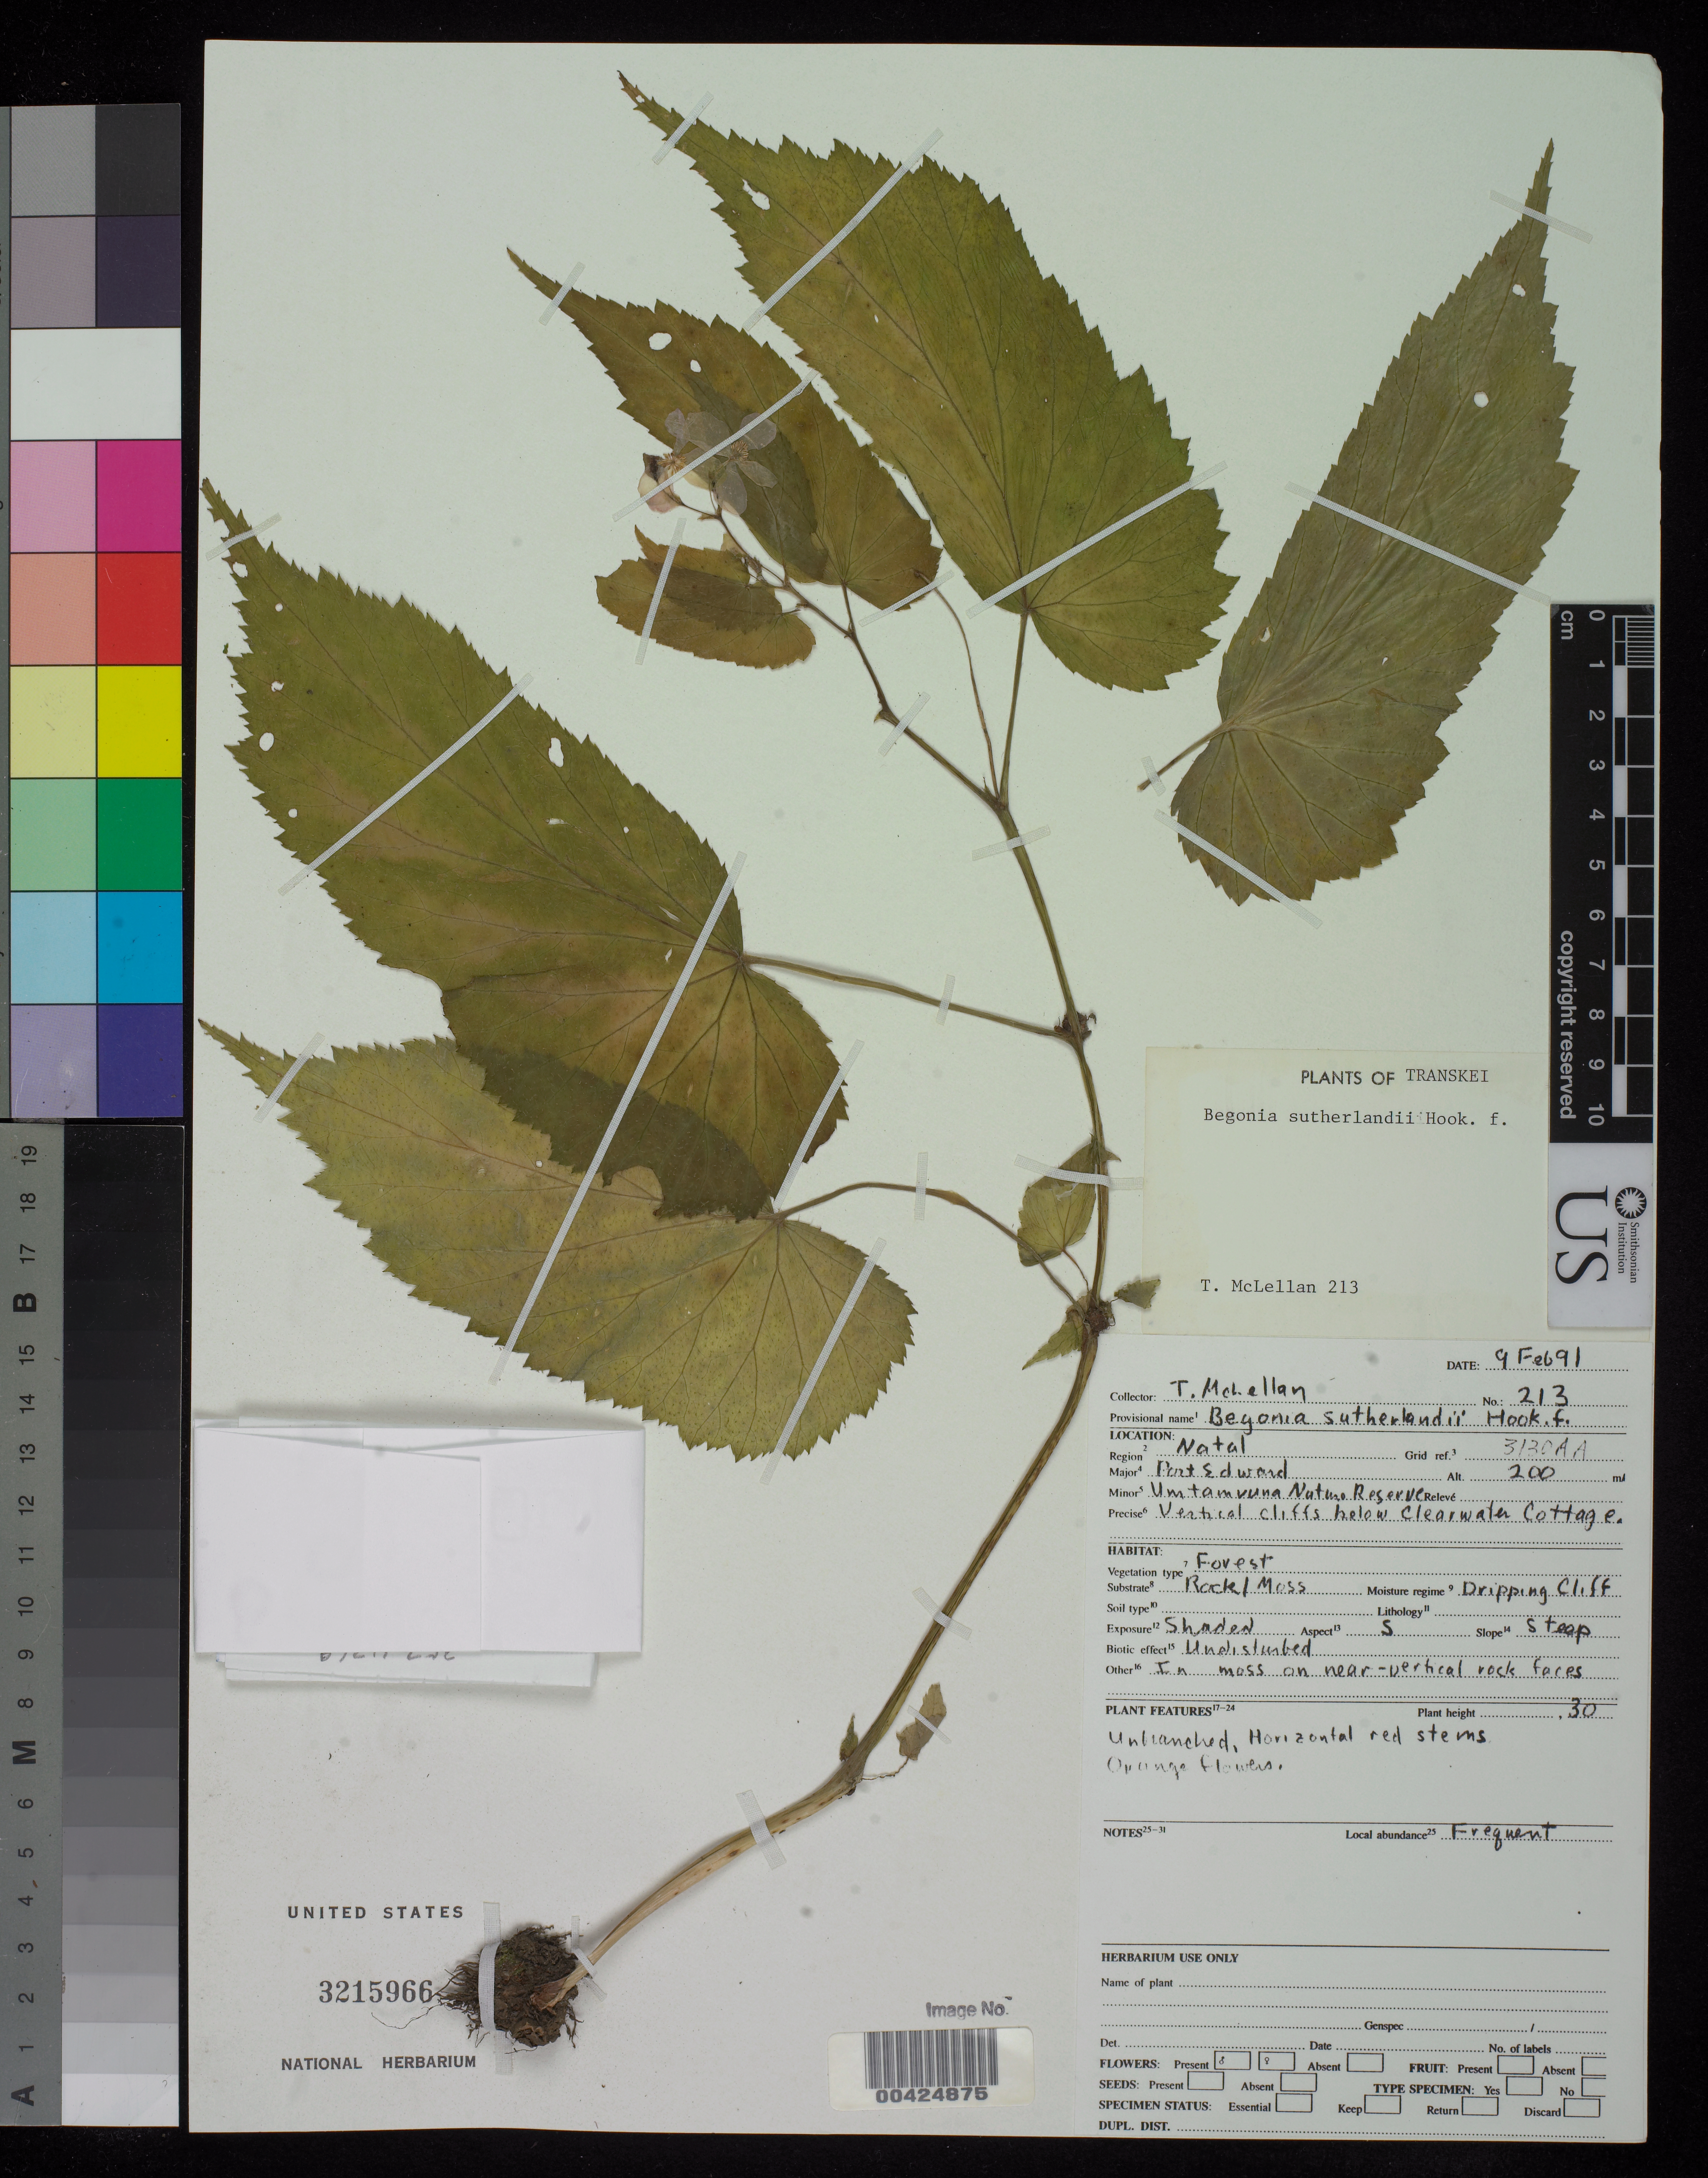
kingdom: Plantae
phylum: Tracheophyta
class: Magnoliopsida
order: Cucurbitales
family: Begoniaceae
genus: Begonia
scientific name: Begonia sutherlandii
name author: Hook. f.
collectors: T. McLellan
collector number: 213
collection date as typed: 09 FEB 1991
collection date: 1991-02-09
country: South Africa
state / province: KwaZulu-Natal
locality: Umtamvuna Nature Reserve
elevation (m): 200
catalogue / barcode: US 3215966